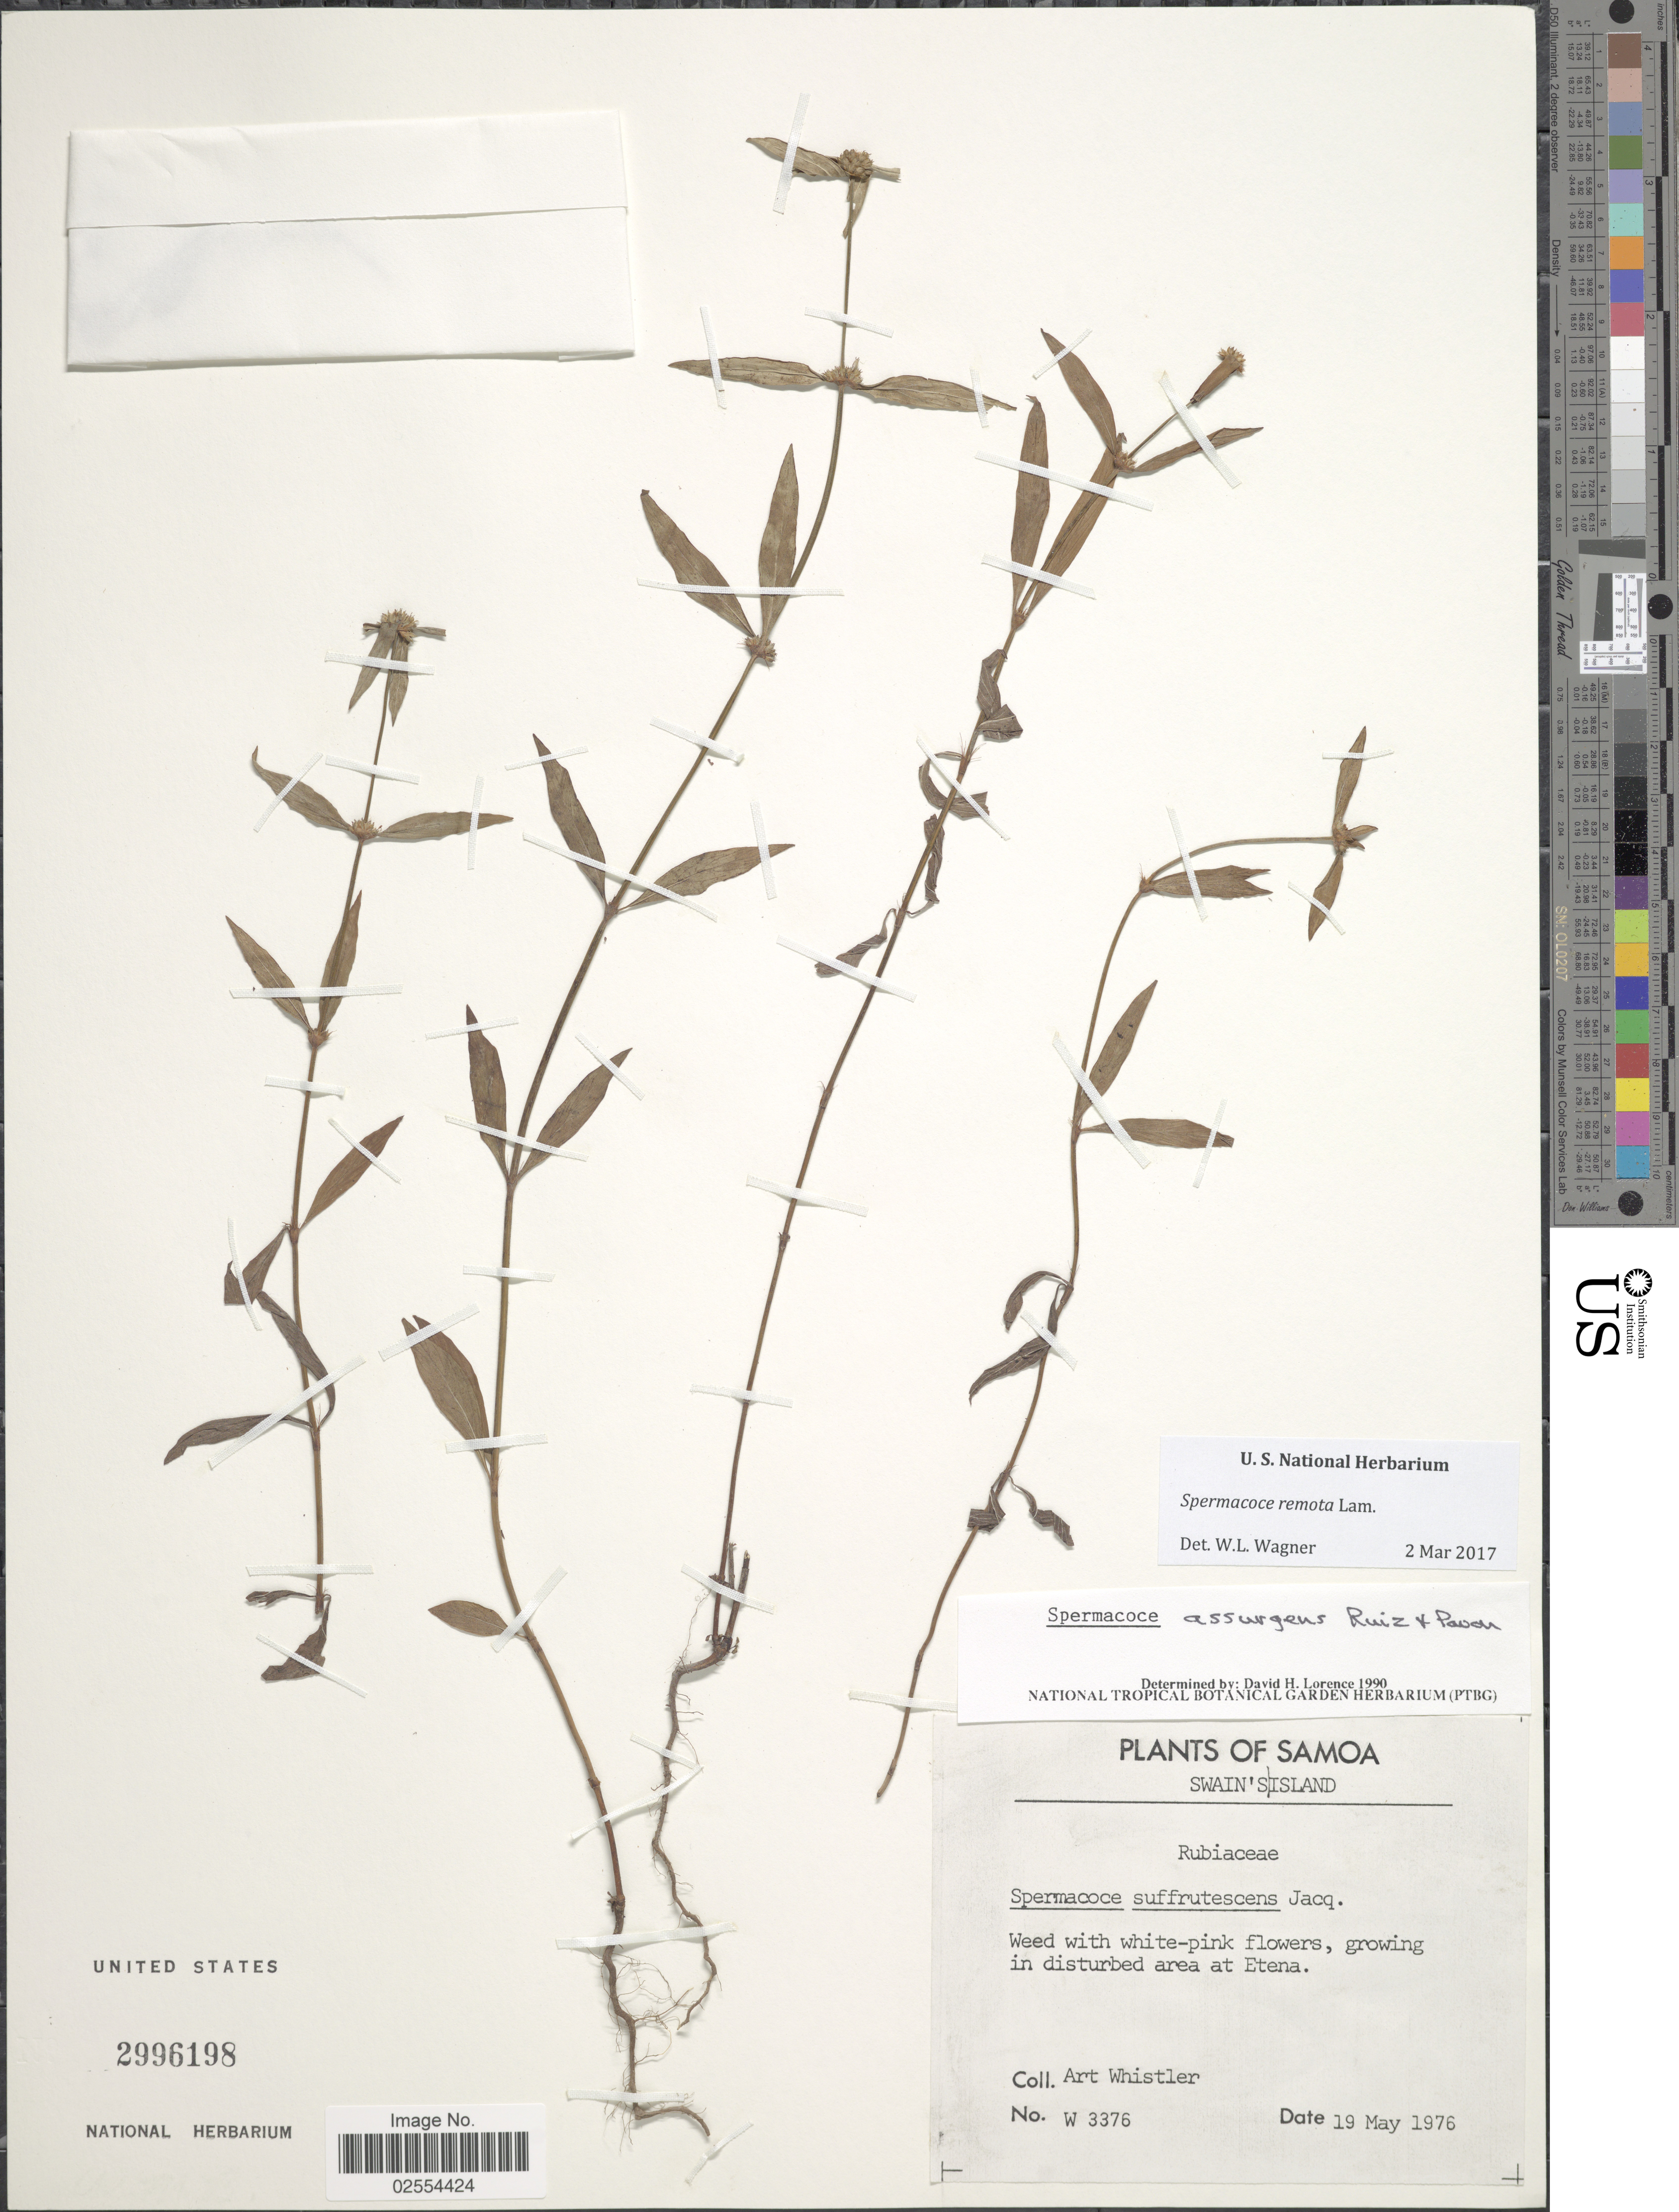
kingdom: Plantae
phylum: Tracheophyta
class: Magnoliopsida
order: Gentianales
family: Rubiaceae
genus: Spermacoce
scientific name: Spermacoce remota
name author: Lam.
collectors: A. Whistler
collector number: W 3376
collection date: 1976-05-19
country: American Samoa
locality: Samoa, Swain's Island, growing in disturbed area at Etena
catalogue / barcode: US 2996198